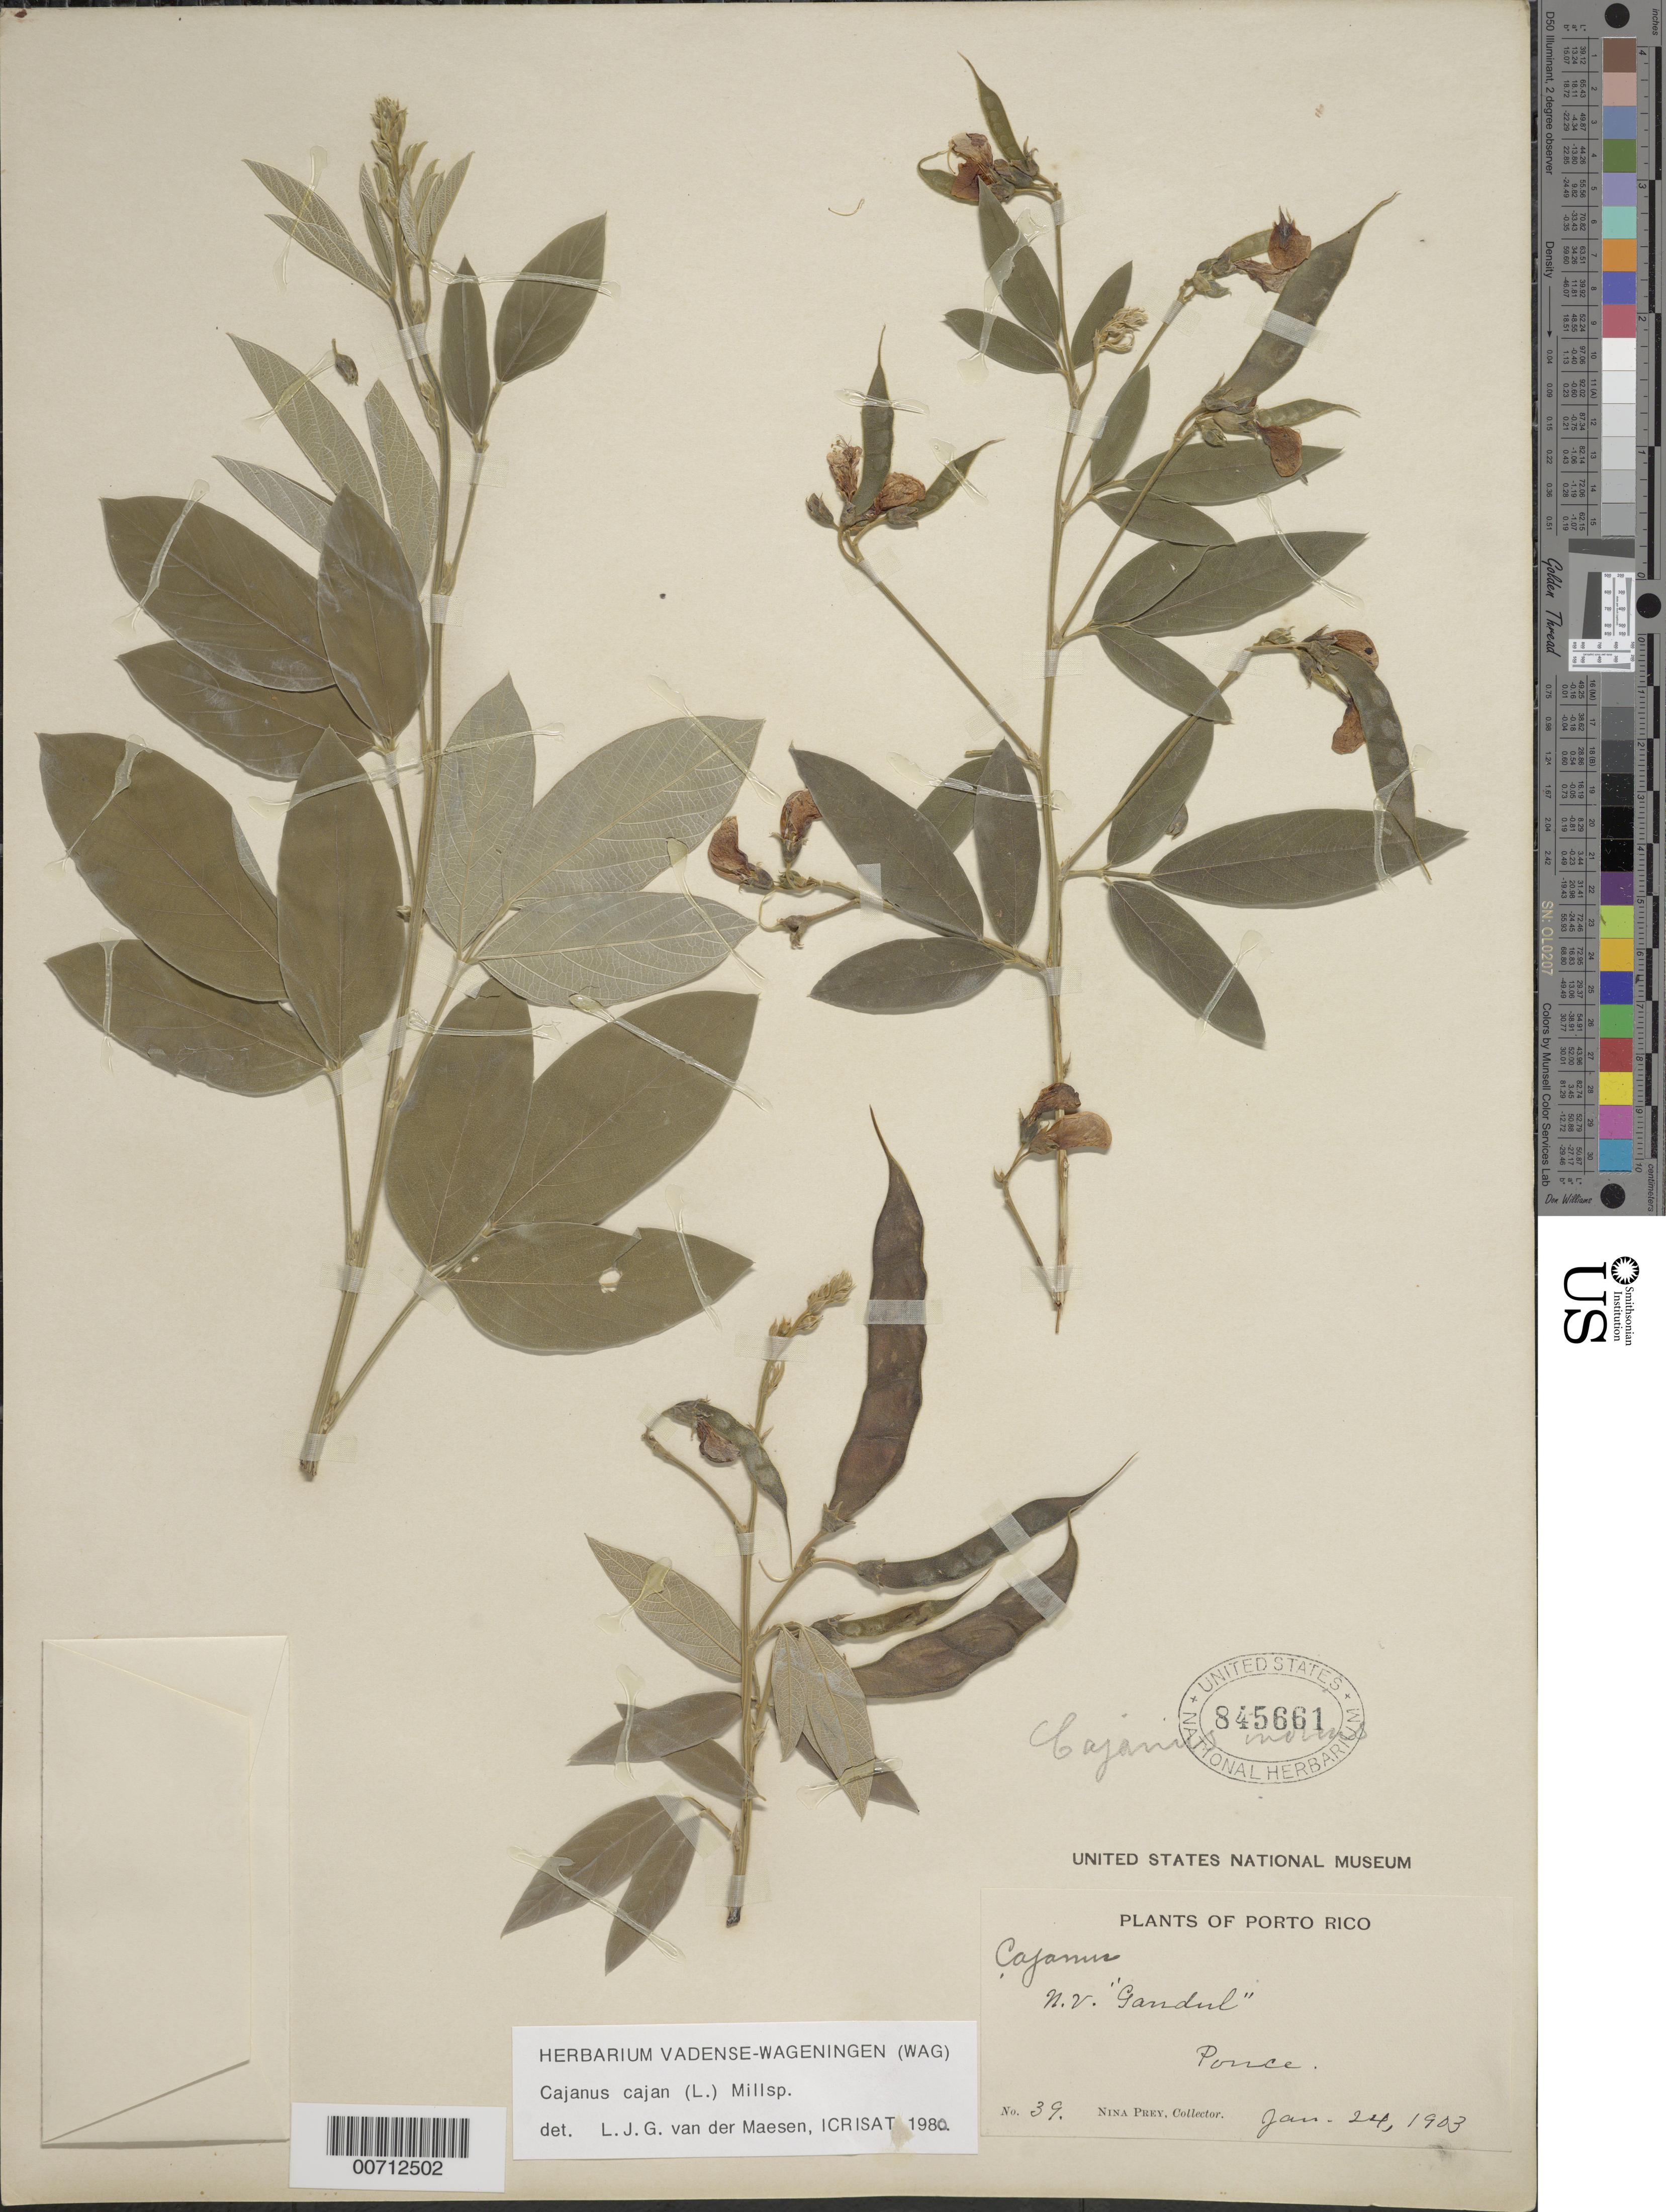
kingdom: Plantae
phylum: Tracheophyta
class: Magnoliopsida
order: Fabales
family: Fabaceae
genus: Cajanus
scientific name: Cajanus cajan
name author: (L.) Huth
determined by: Van Der Maesen, L. J. G., (WAG), Wageningen University (Netherlands)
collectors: N. Prey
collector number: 39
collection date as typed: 24 Jan 1903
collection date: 1903-01-24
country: Puerto Rico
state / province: Ponce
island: Greater Antilles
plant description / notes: Common name: Gandul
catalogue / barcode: US 845661